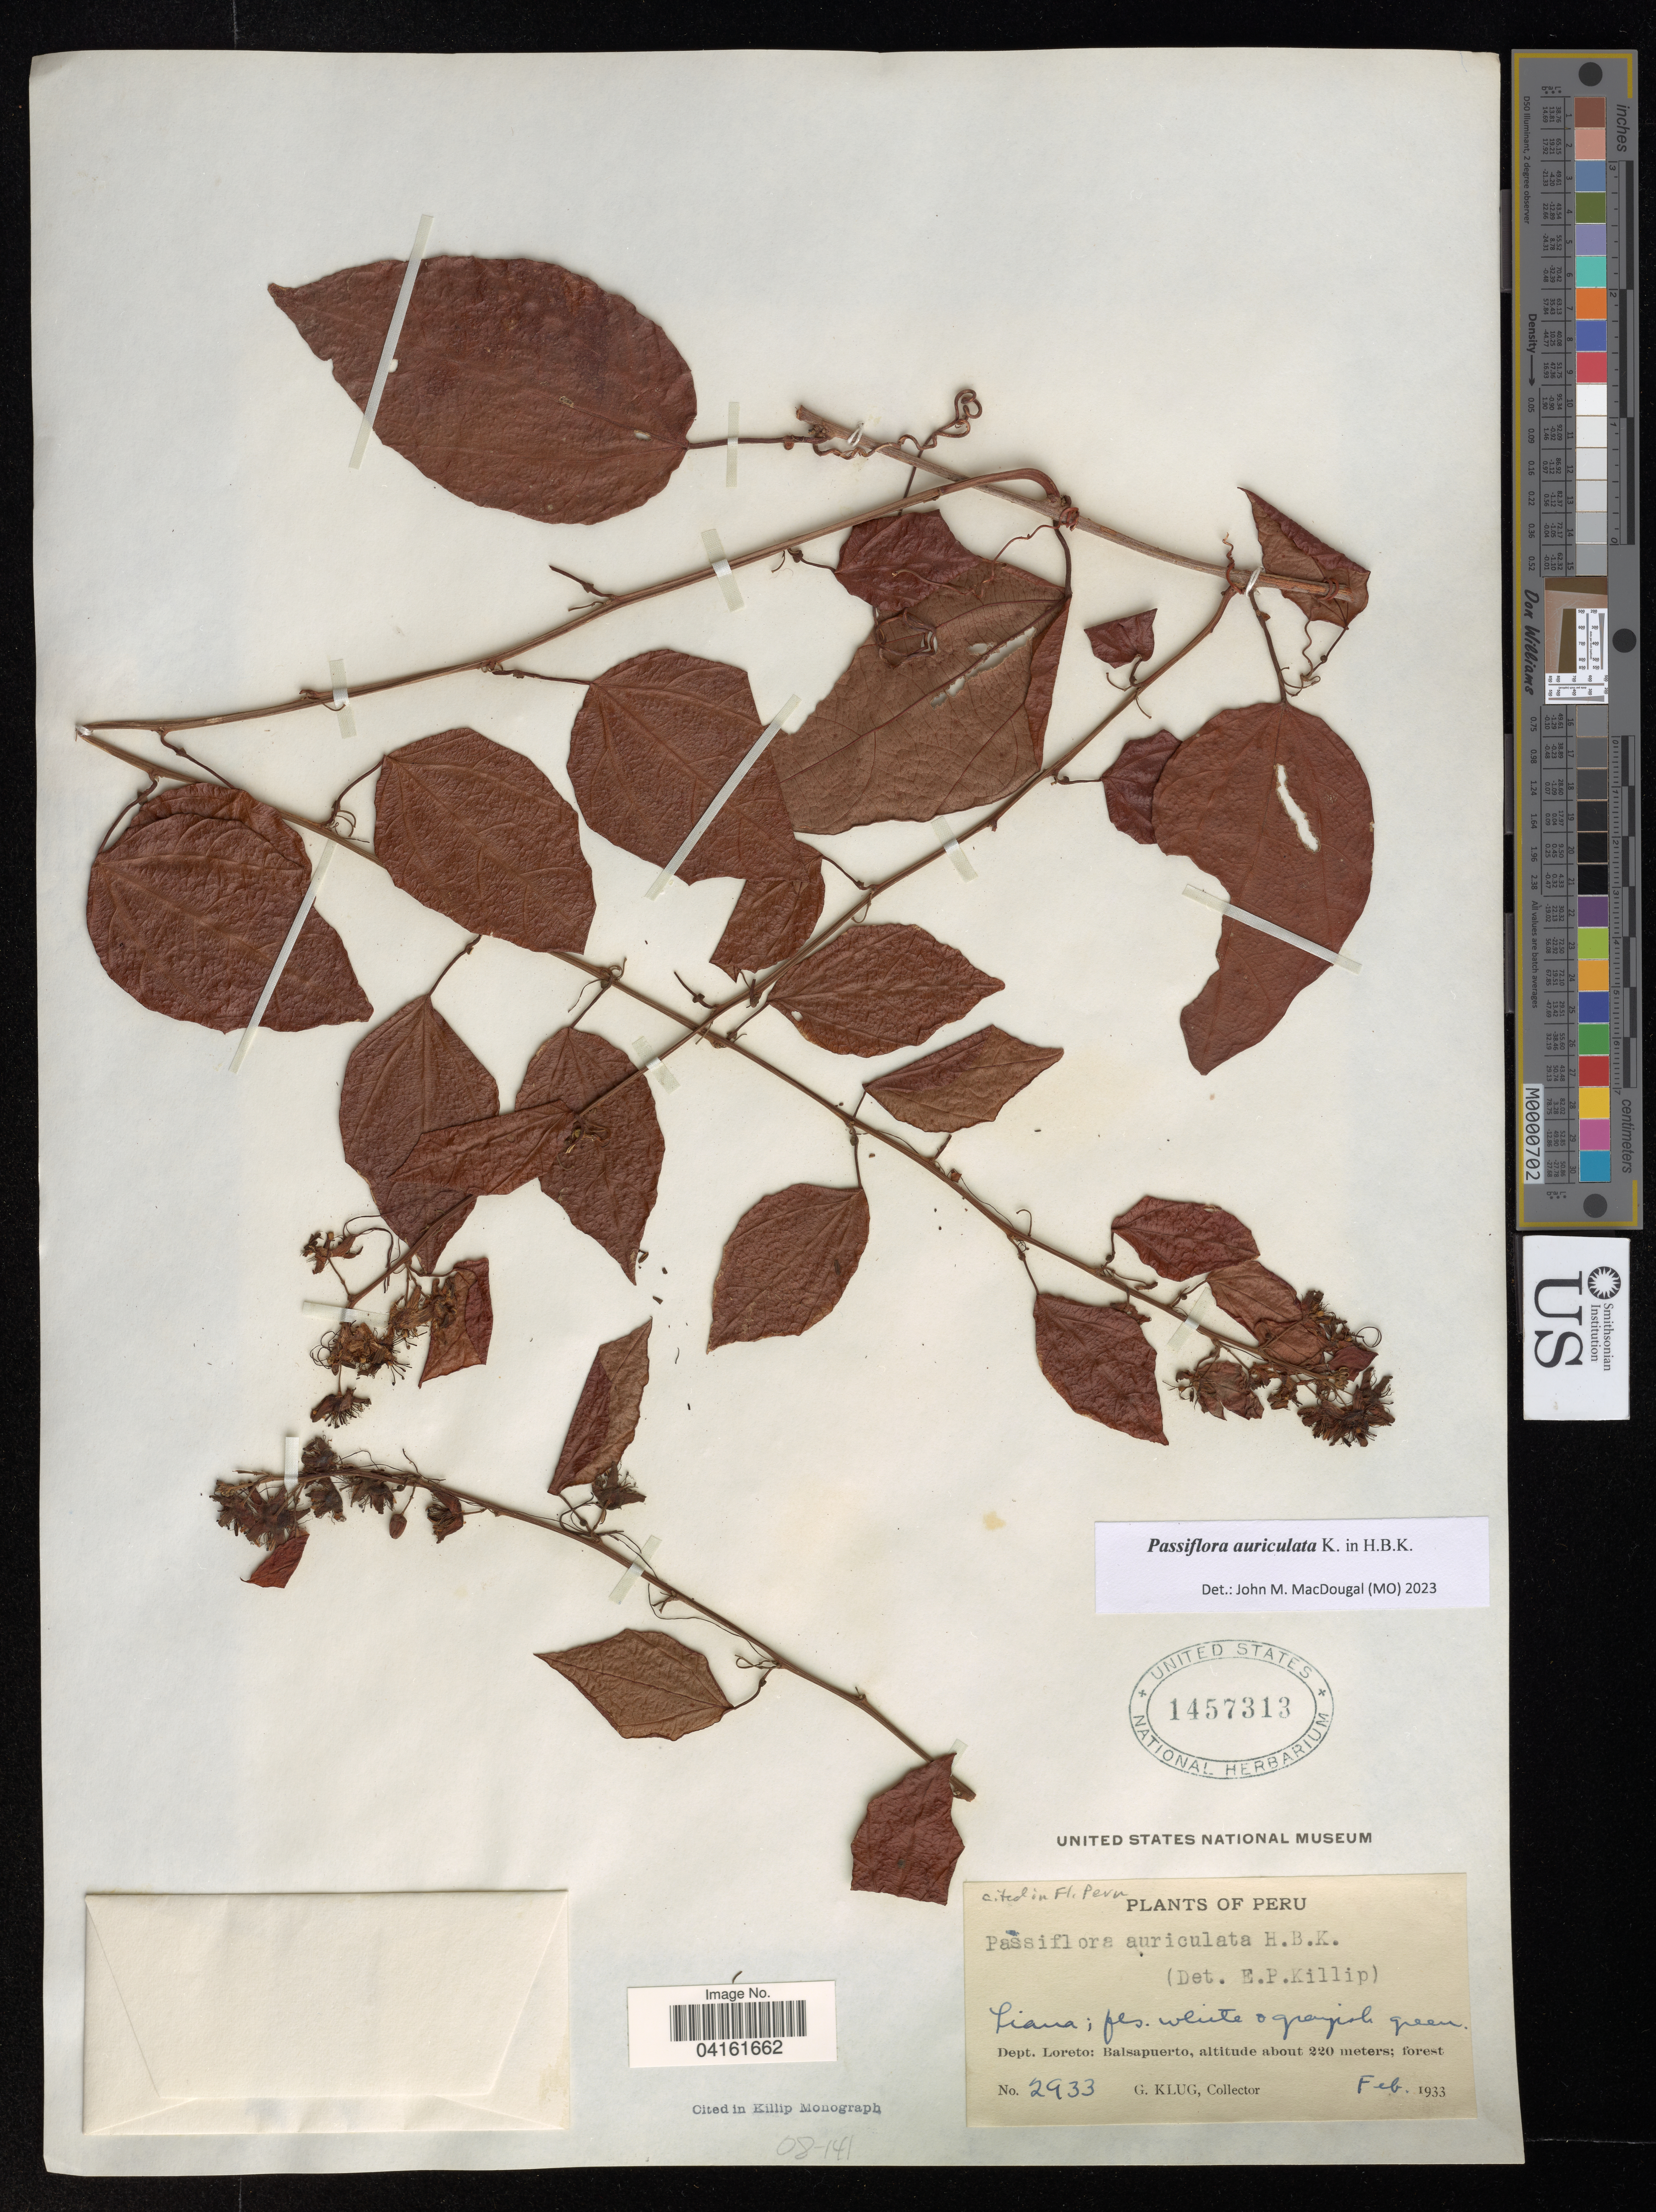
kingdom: Plantae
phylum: Tracheophyta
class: Magnoliopsida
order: Malpighiales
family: Passifloraceae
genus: Passiflora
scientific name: Passiflora auriculata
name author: Kunth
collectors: G. Klug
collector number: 2933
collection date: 1933-02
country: Peru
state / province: Loreto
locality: Balsapuerto.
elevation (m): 220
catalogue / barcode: US 1457313